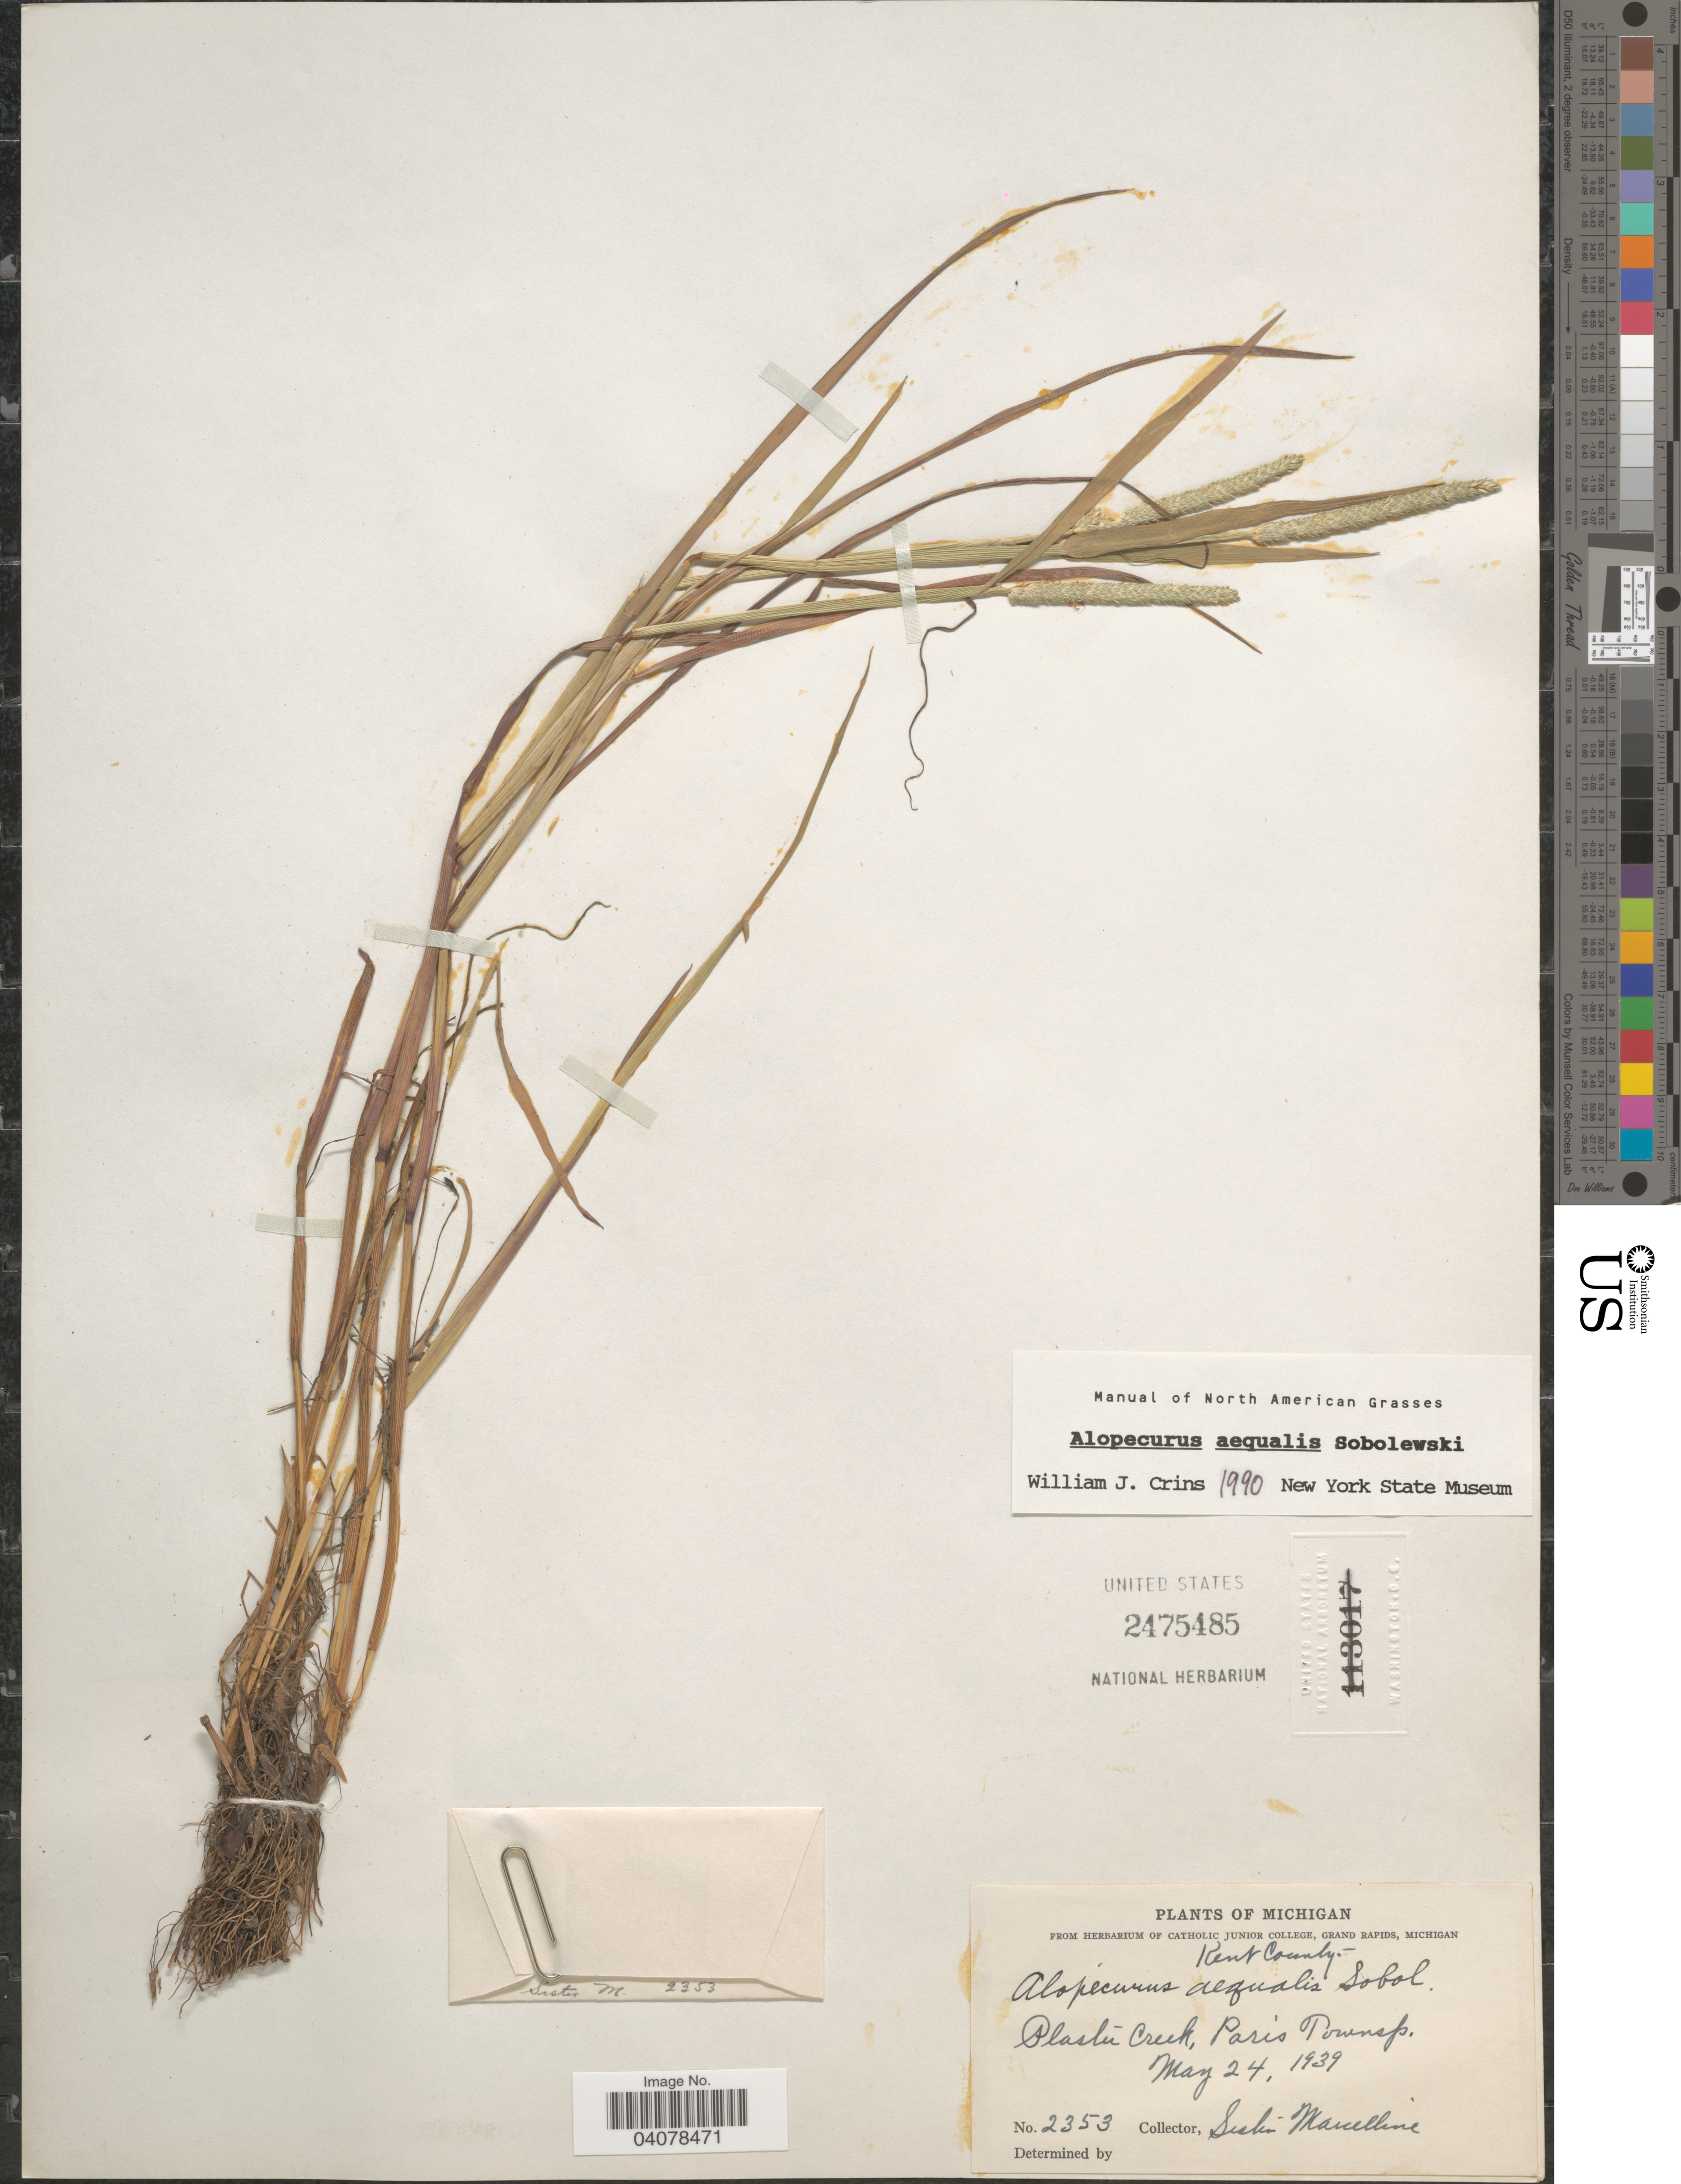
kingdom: Plantae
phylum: Tracheophyta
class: Liliopsida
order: Poales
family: Poaceae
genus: Alopecurus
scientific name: Alopecurus aequalis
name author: Sobol.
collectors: S. Marcelline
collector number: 2353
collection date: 1939-05-24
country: United States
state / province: Michigan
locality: Plastic Creek, Paris Townsp. Kent County.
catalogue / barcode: US 2475485